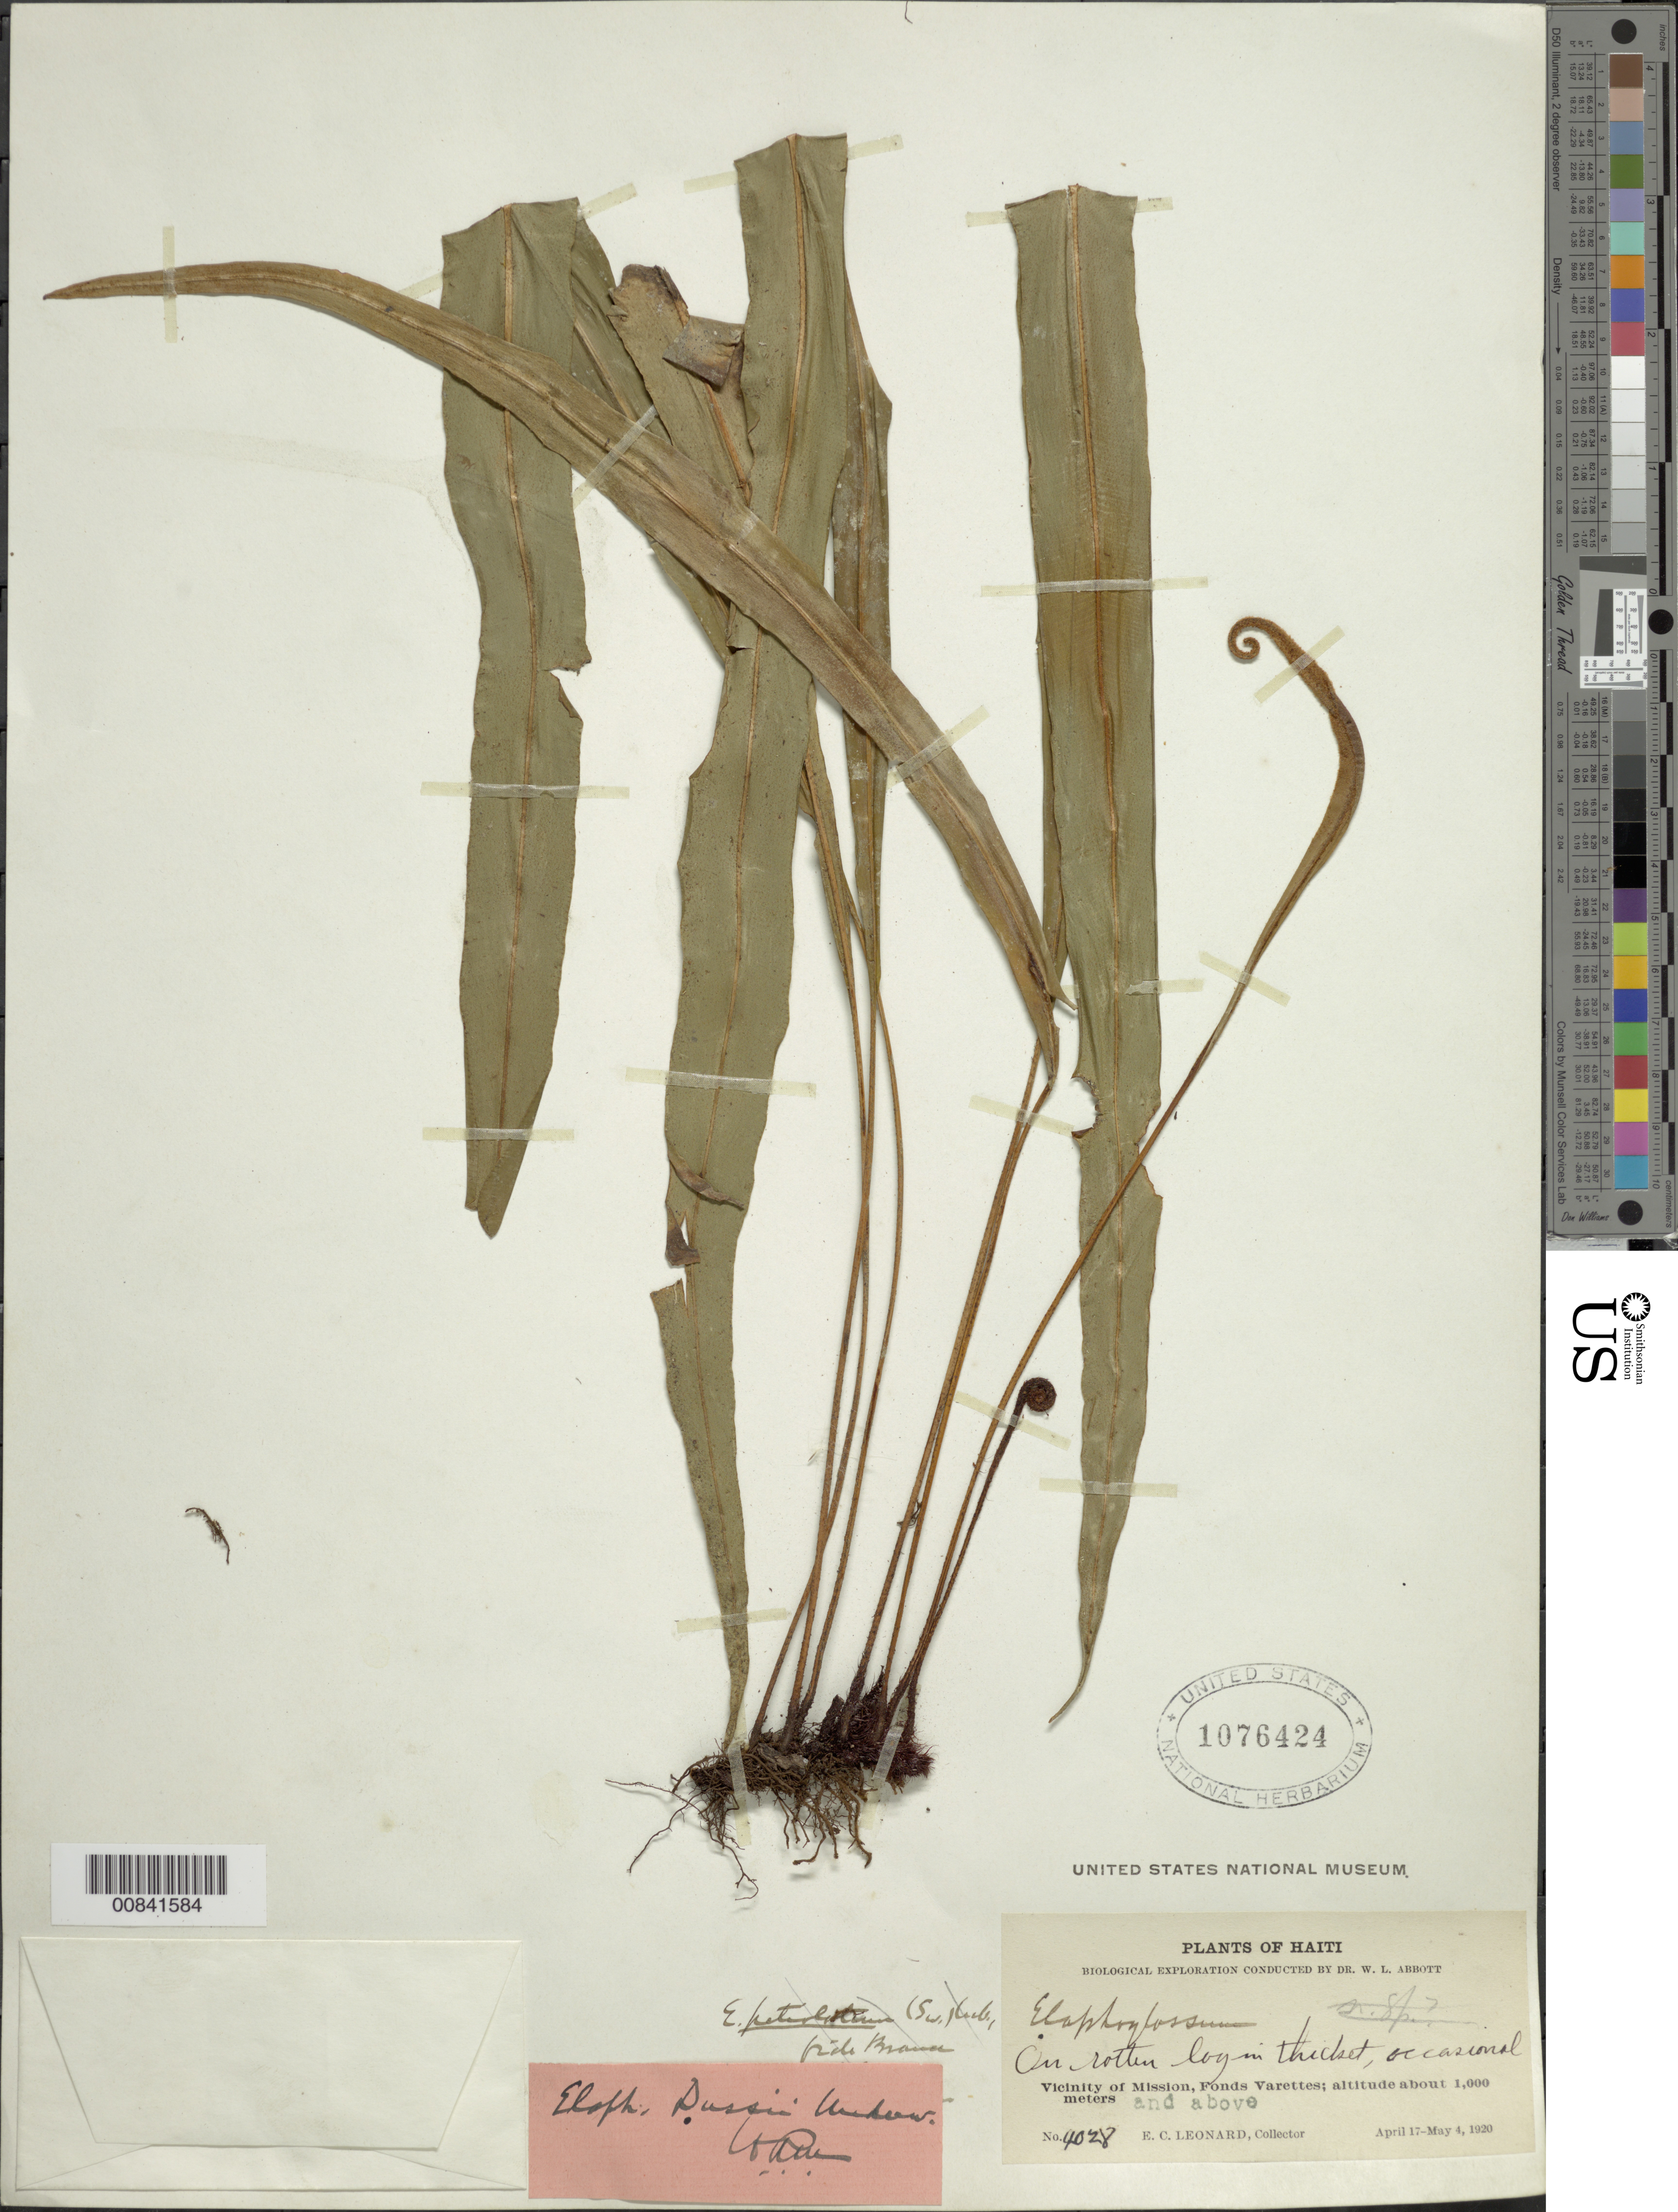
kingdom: Plantae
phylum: Tracheophyta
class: Polypodiopsida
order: Polypodiales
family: Dryopteridaceae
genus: Elaphoglossum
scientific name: Elaphoglossum petiolatum var. dussii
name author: (Underw. ex Maxon) Proctor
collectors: E. C. Leonard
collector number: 4028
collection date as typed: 17 Apr 1920 to 04 May 1920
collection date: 1920-04-17/1920-05-04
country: Haiti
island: Hispaniola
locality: Fonds Varettes, vicinity Mission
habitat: Thicket, on rotten log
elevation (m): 1000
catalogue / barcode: US 1076424